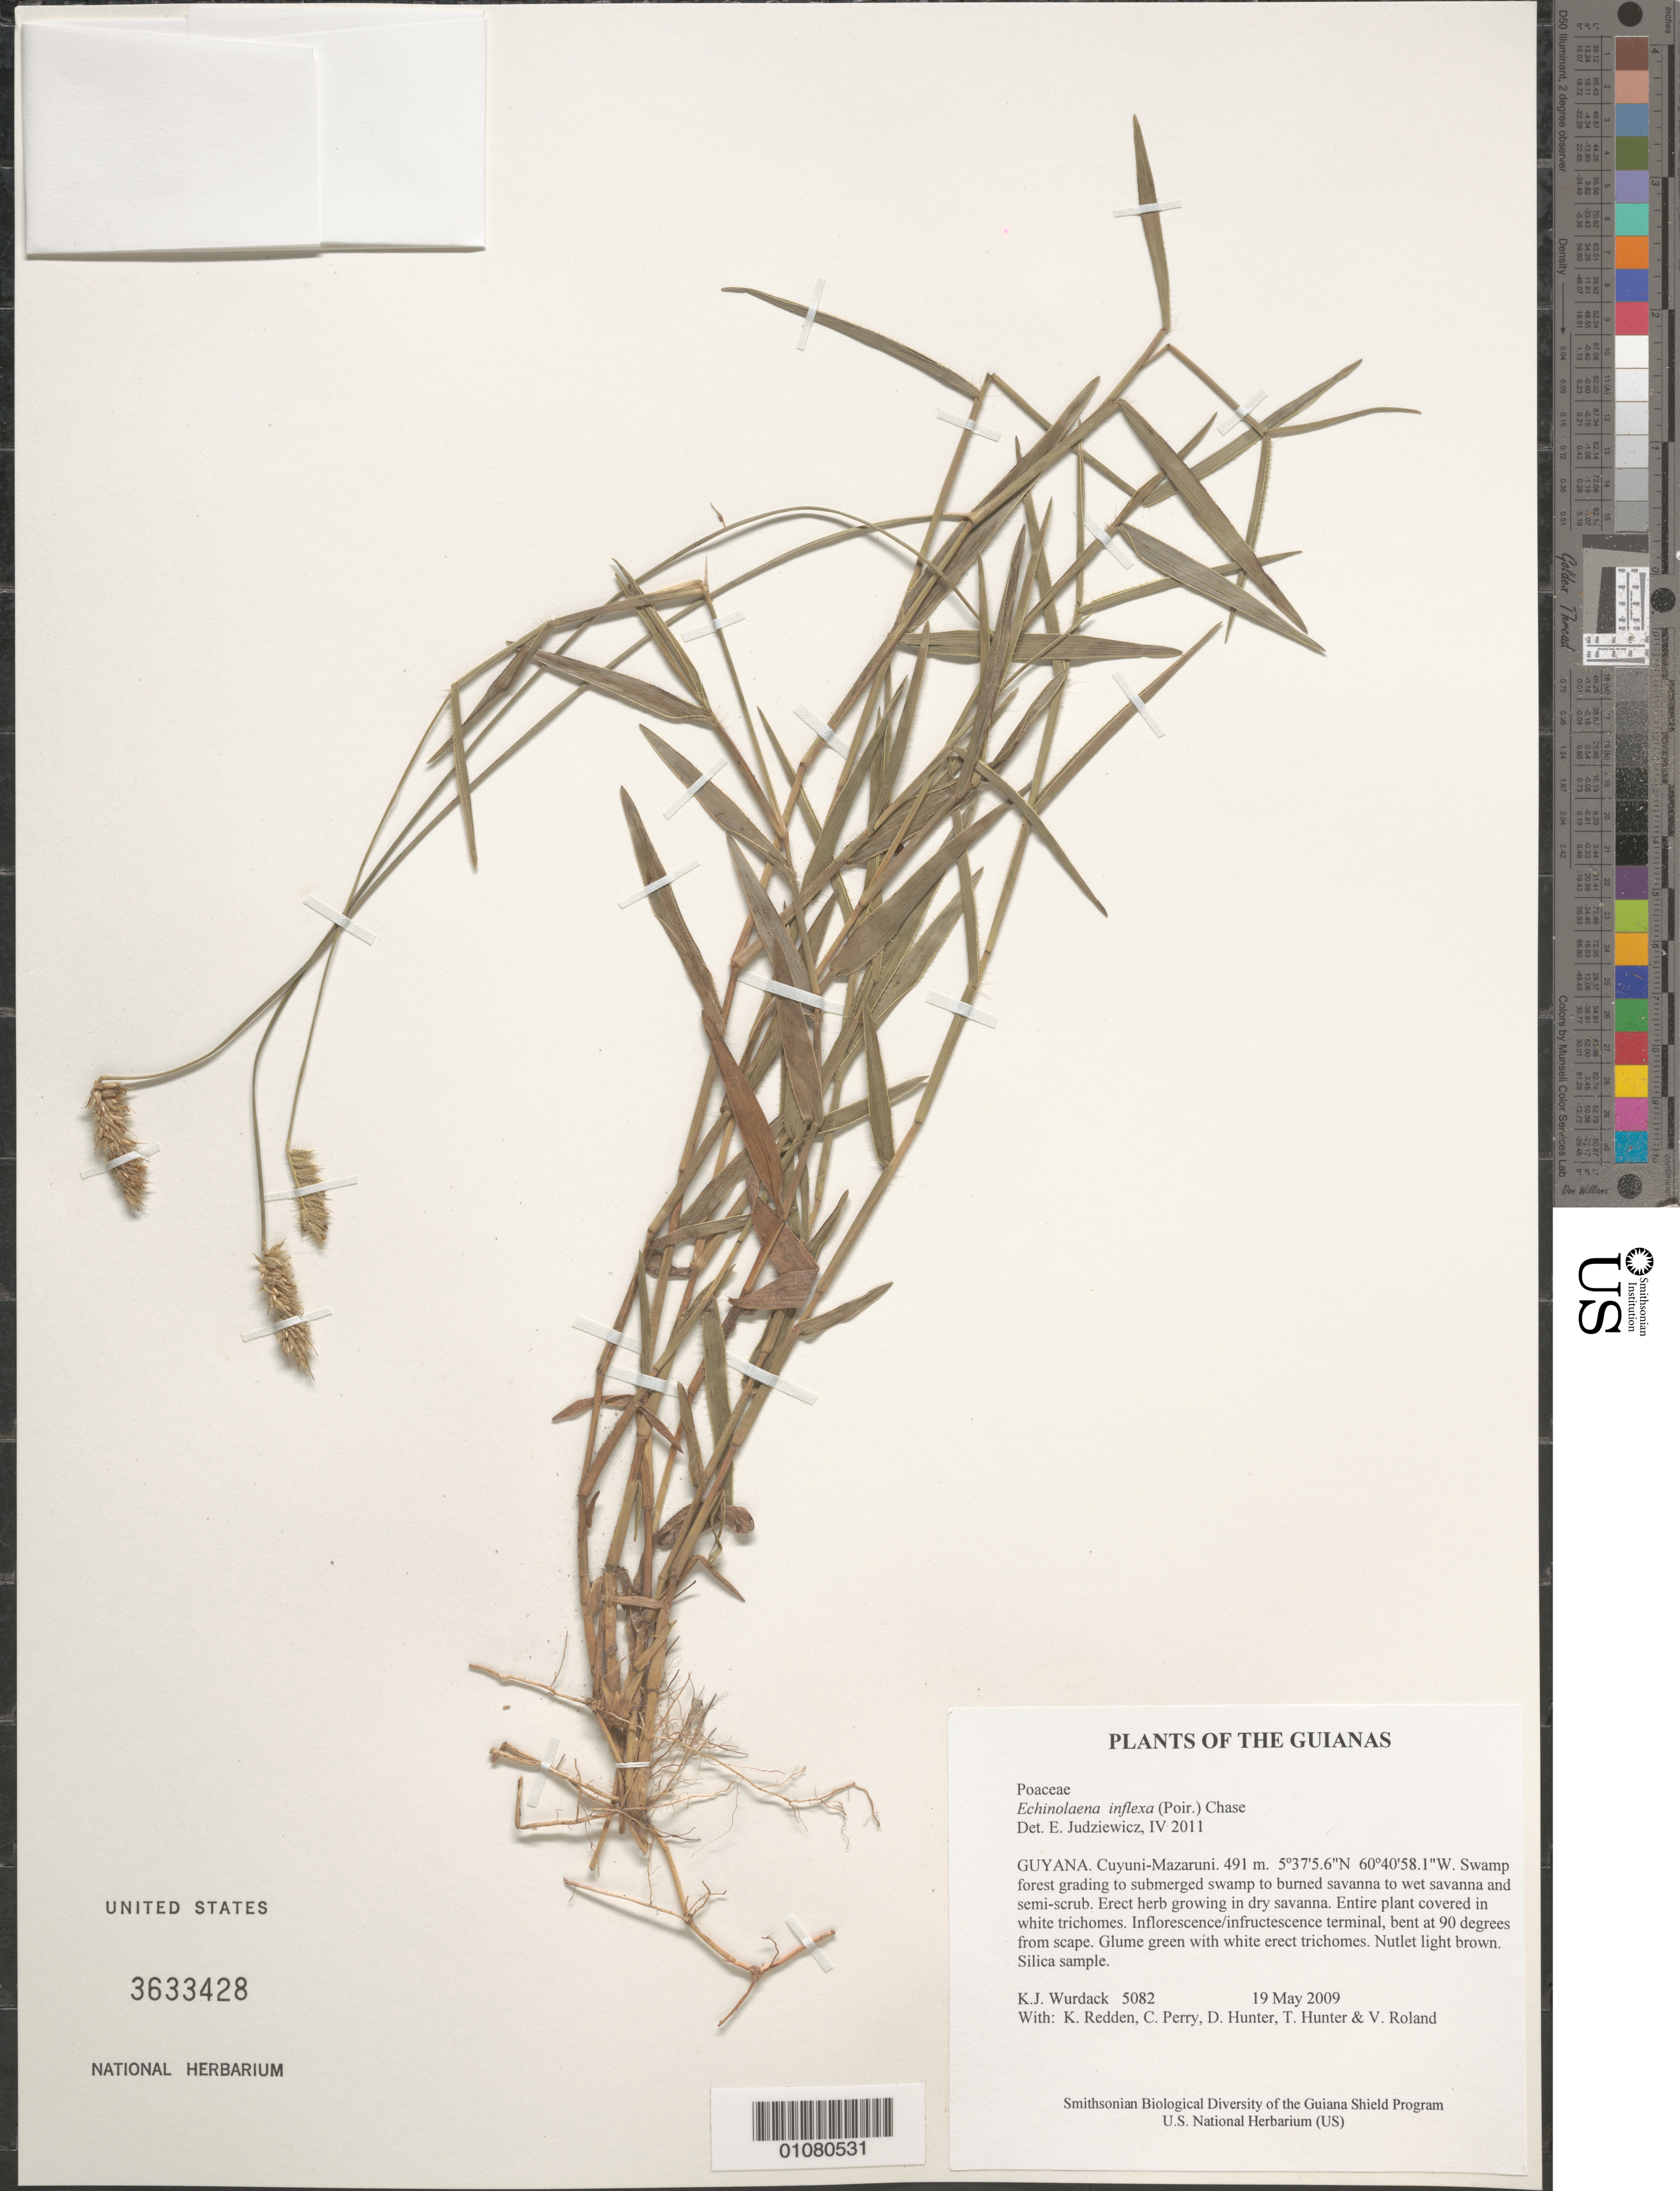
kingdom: Plantae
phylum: Tracheophyta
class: Liliopsida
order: Poales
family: Poaceae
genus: Echinolaena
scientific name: Echinolaena inflexa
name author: (Poir.) Chase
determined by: Judziewicz, E. J.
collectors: K. Wurdack, K. M. Redden, C. Perry, D. Hunter, T. Hunter & V. Roland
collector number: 5082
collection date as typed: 19 May 2009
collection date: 2009-05-19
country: Guyana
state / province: Cuyuni-Mazaruni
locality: Kato River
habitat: Swamp forest grading to submerged swamp to burned savanna to wet savanna and semi-scrub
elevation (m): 491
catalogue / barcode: US 3633428